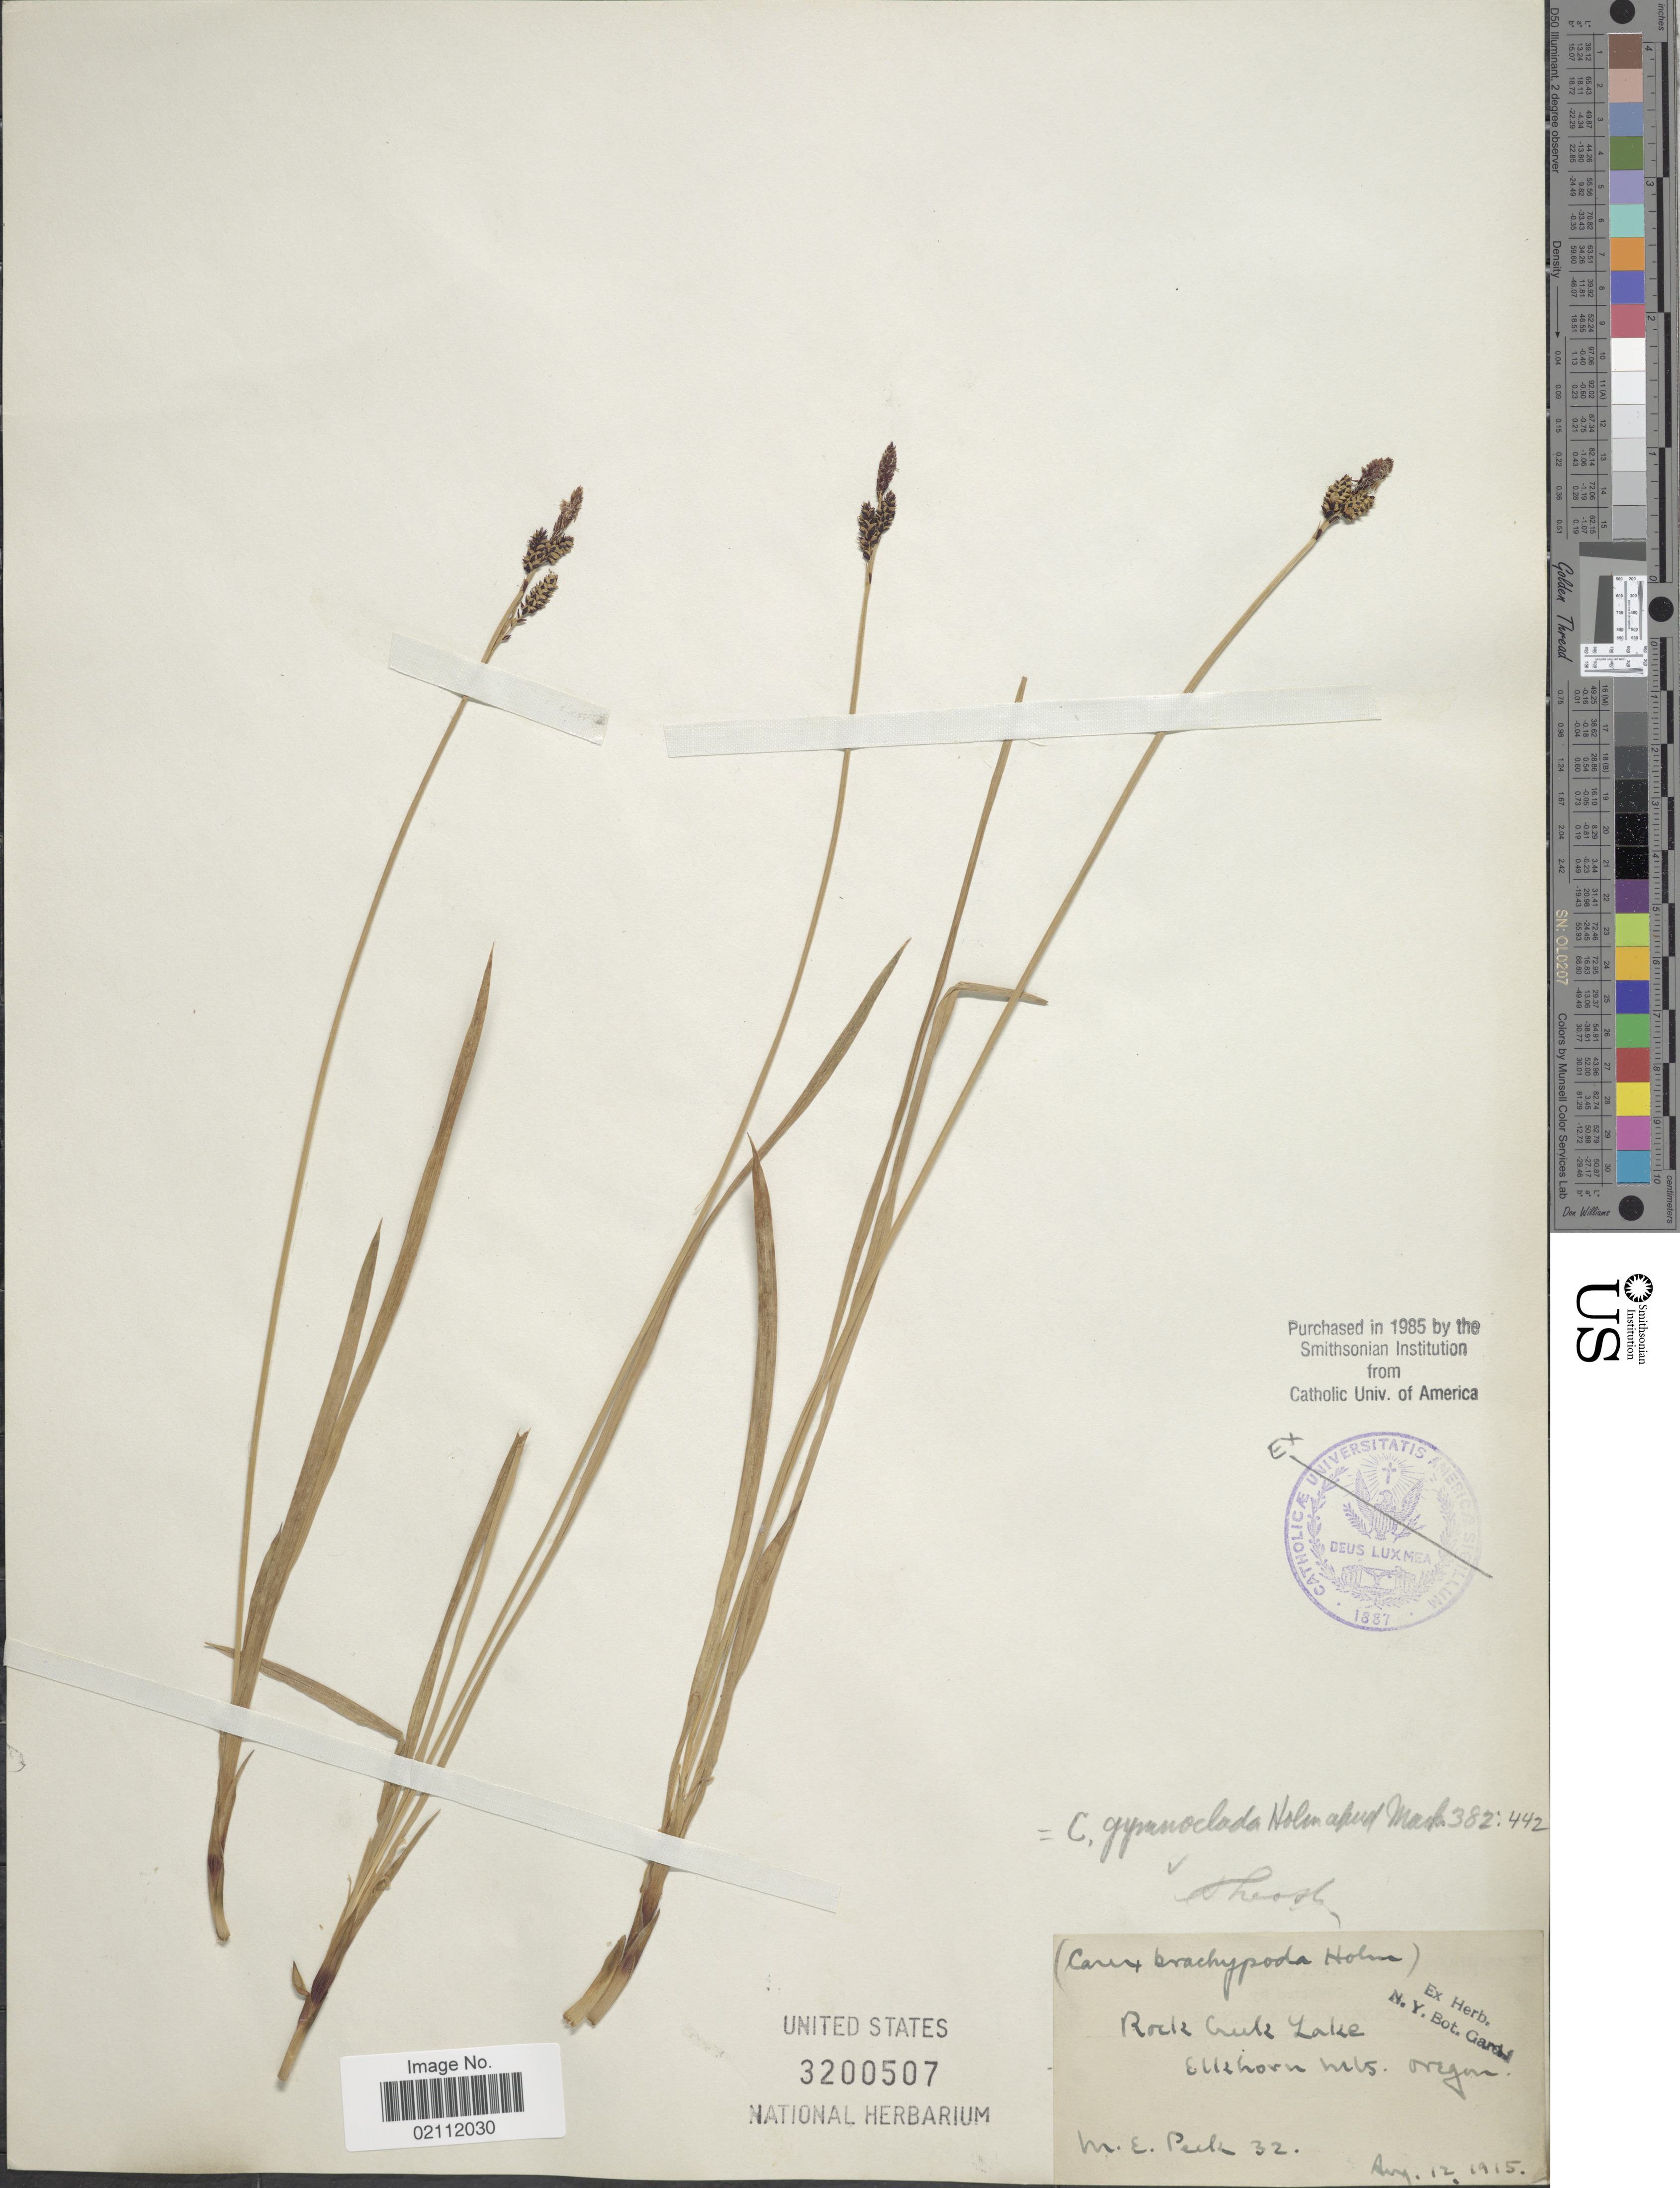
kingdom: Plantae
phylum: Tracheophyta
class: Liliopsida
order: Poales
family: Cyperaceae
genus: Carex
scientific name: Carex scopulorum var. bracteosa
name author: (L.H. Bailey) F.J. Herm.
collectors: M. E. Peck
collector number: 32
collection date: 1915-08-12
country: United States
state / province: Oregon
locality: Rock Creek Lake, Elkhorn Mts.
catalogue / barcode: US 3200507